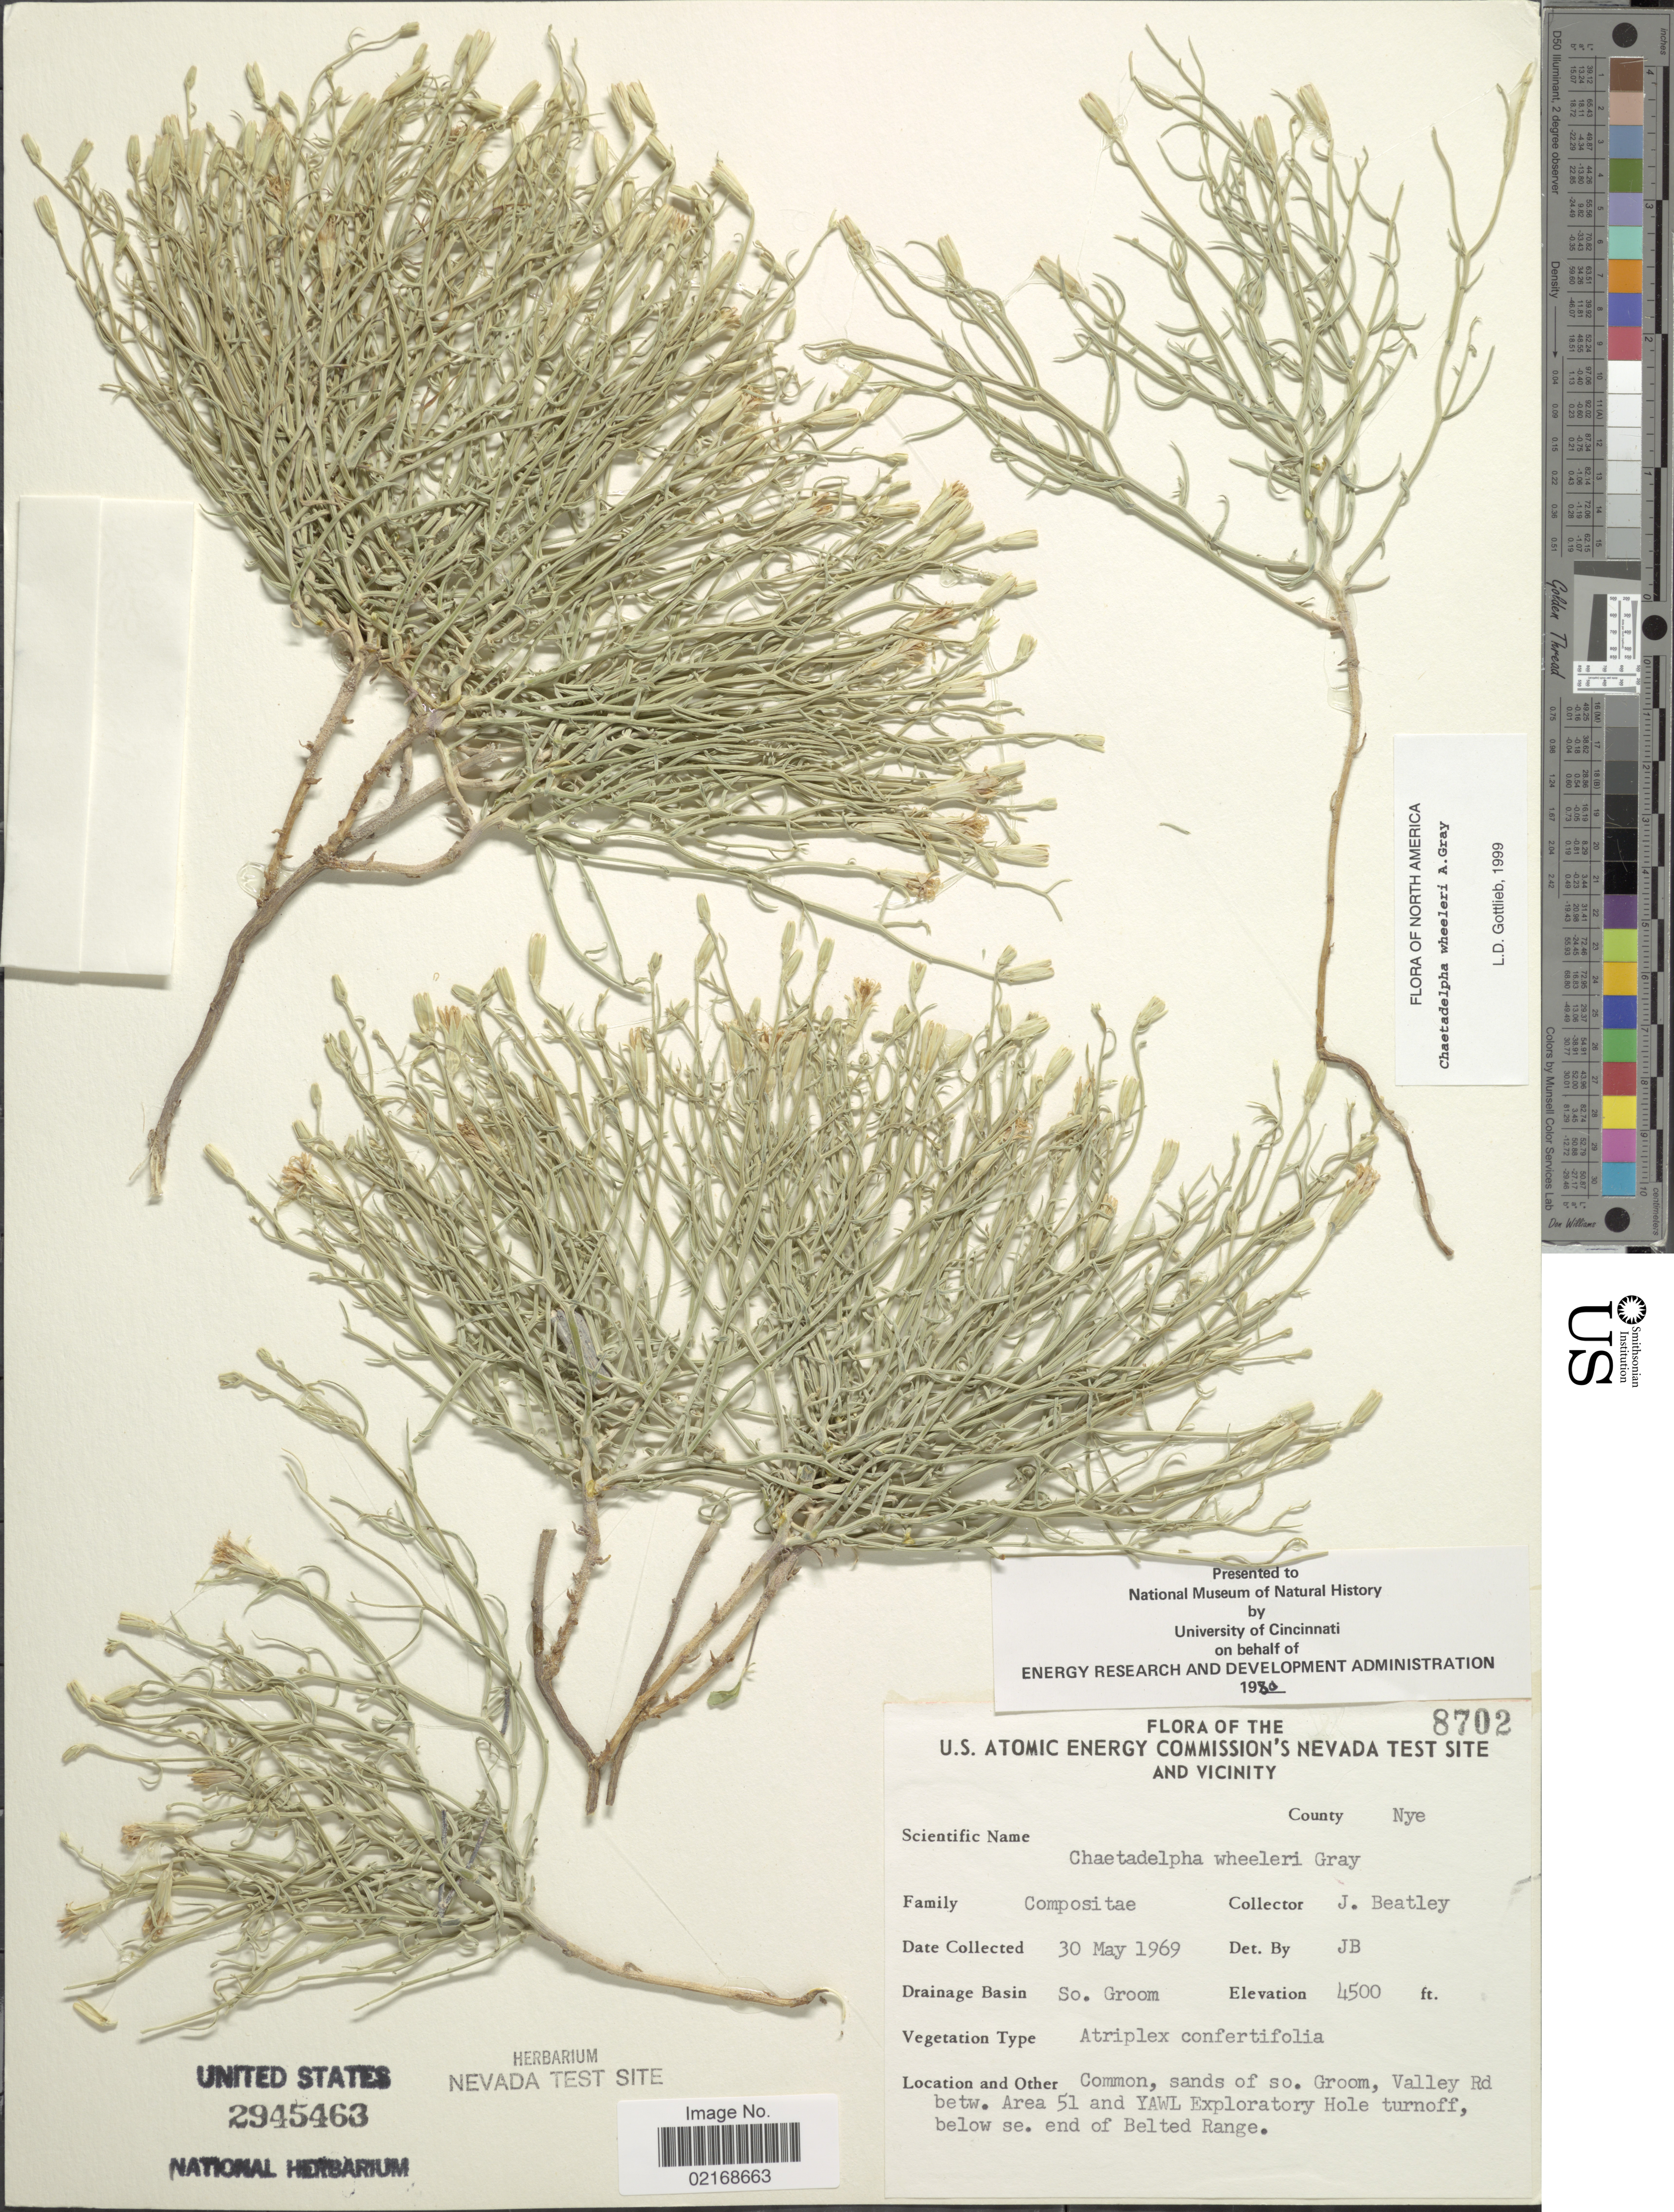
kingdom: Plantae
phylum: Tracheophyta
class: Magnoliopsida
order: Asterales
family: Asteraceae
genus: Chaetadelpha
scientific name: Chaetadelpha wheeleri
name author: A. Gray ex S. Watson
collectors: J. C. Beatley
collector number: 8702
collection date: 1969-05-30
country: United States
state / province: Nevada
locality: U.S. Atomic Energy Commission's Nevada Test Site and Vicinity, Drainage Basin: So. Groom , Valley Rd betw. Area 51 and Yawl Exploratory Hole turnoff, below se. end of Belted Range, County: Nye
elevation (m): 1372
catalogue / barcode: US 2945463